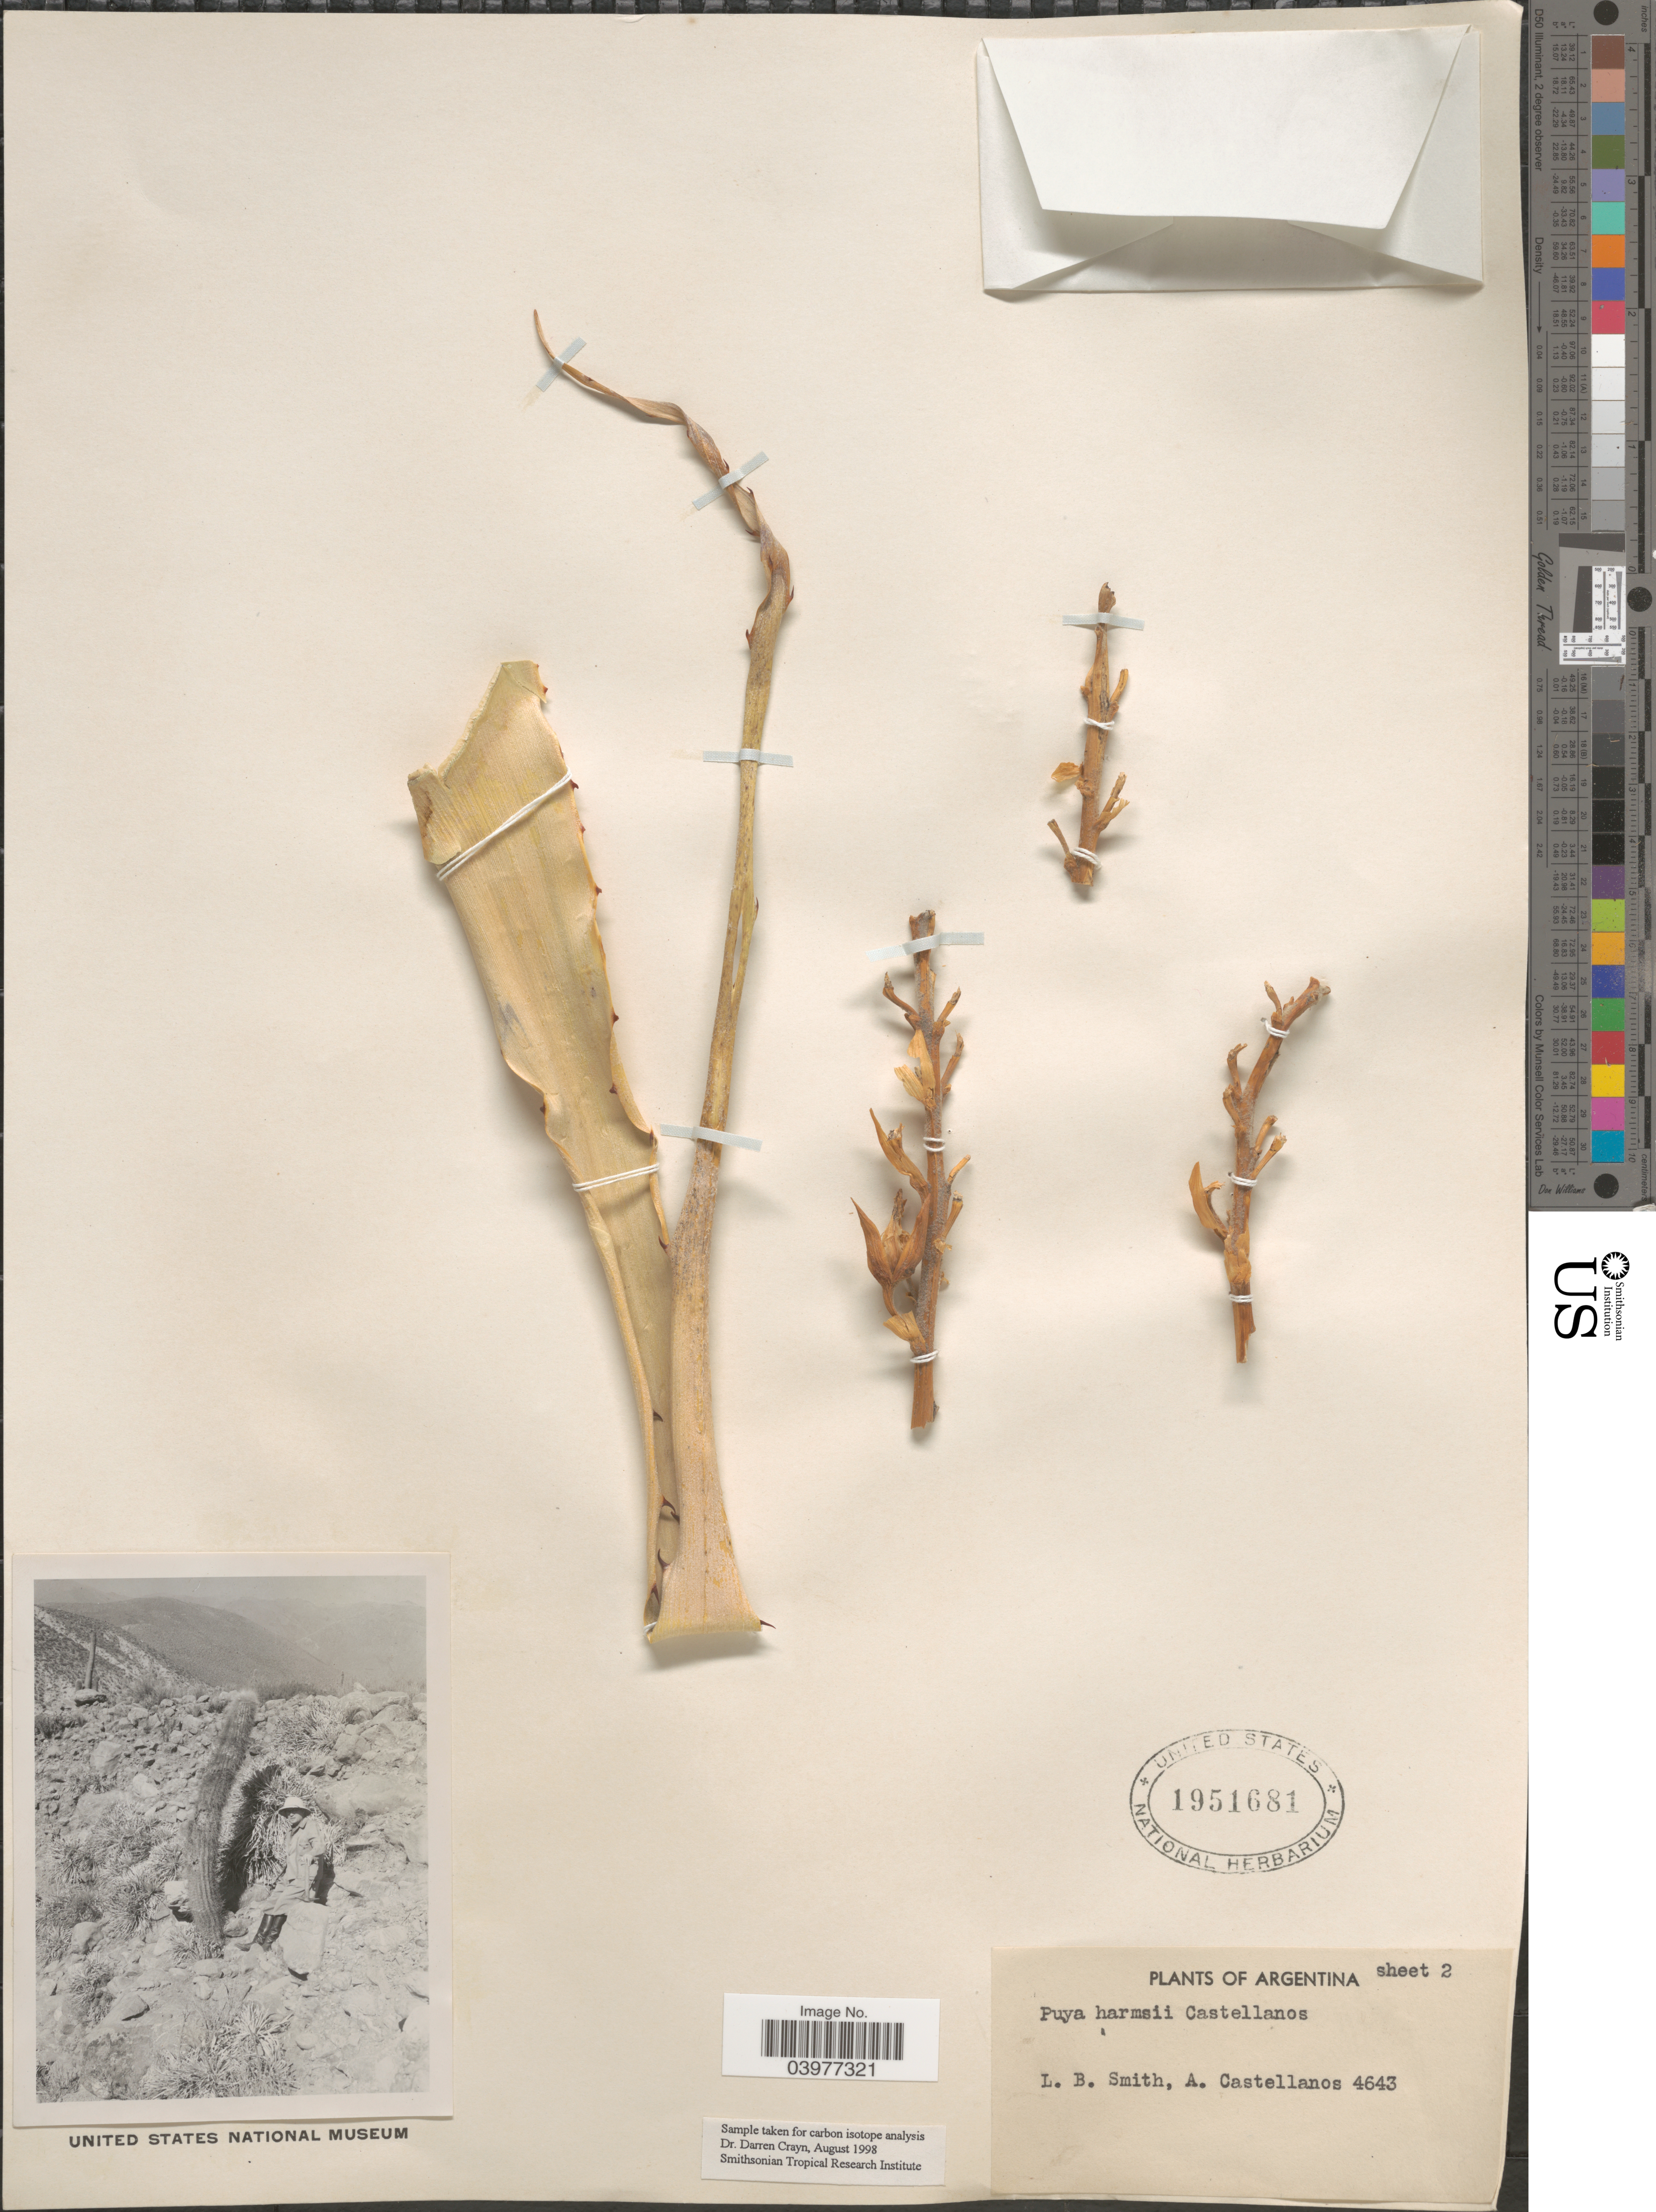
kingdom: Plantae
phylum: Tracheophyta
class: Liliopsida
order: Poales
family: Bromeliaceae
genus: Puya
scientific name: Puya harmsii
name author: (A. Cast.) A. Cast.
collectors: L. Smith & A. Castellanos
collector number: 4643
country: Argentina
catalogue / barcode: US 1951681